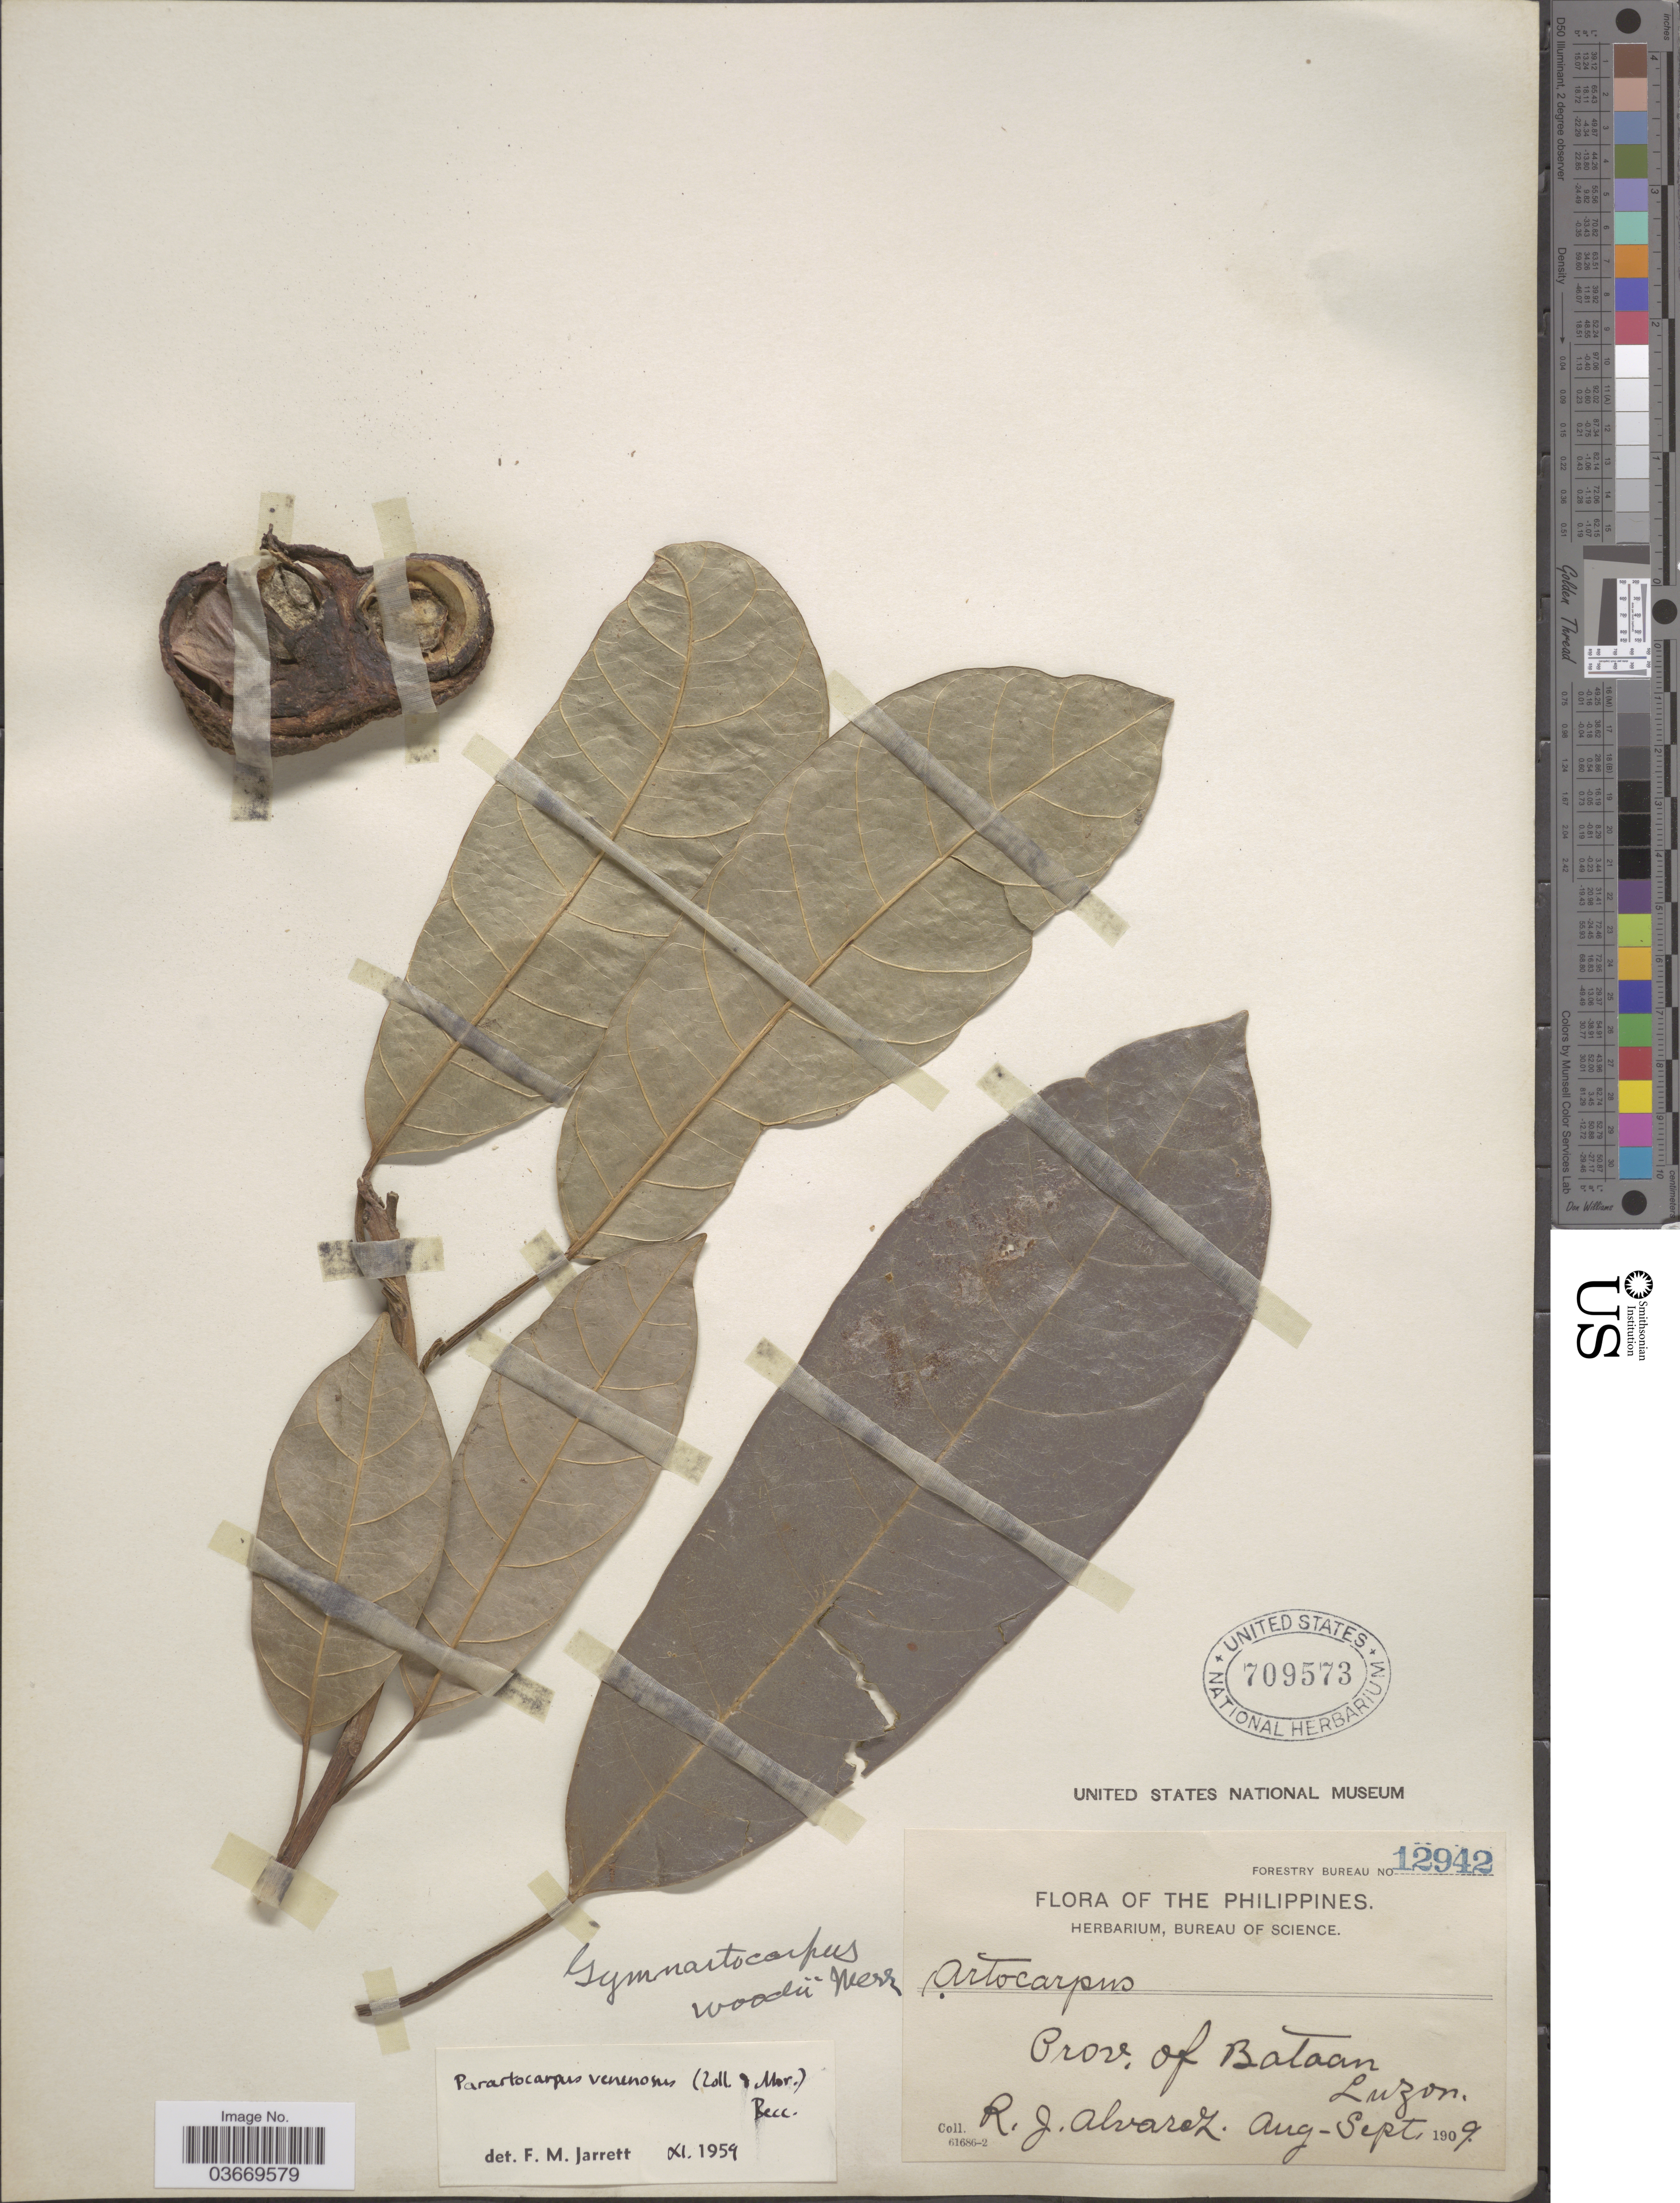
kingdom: Plantae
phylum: Tracheophyta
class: Magnoliopsida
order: Rosales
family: Moraceae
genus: Parartocarpus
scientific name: Parartocarpus venenosus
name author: (Zoll. & Moritzi) Becc.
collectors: R. Alvarez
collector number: Forestry Bureau 12942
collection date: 1909-08/1909-09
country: Philippines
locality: Prov. of Bataan. Luzon.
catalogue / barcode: US 709573